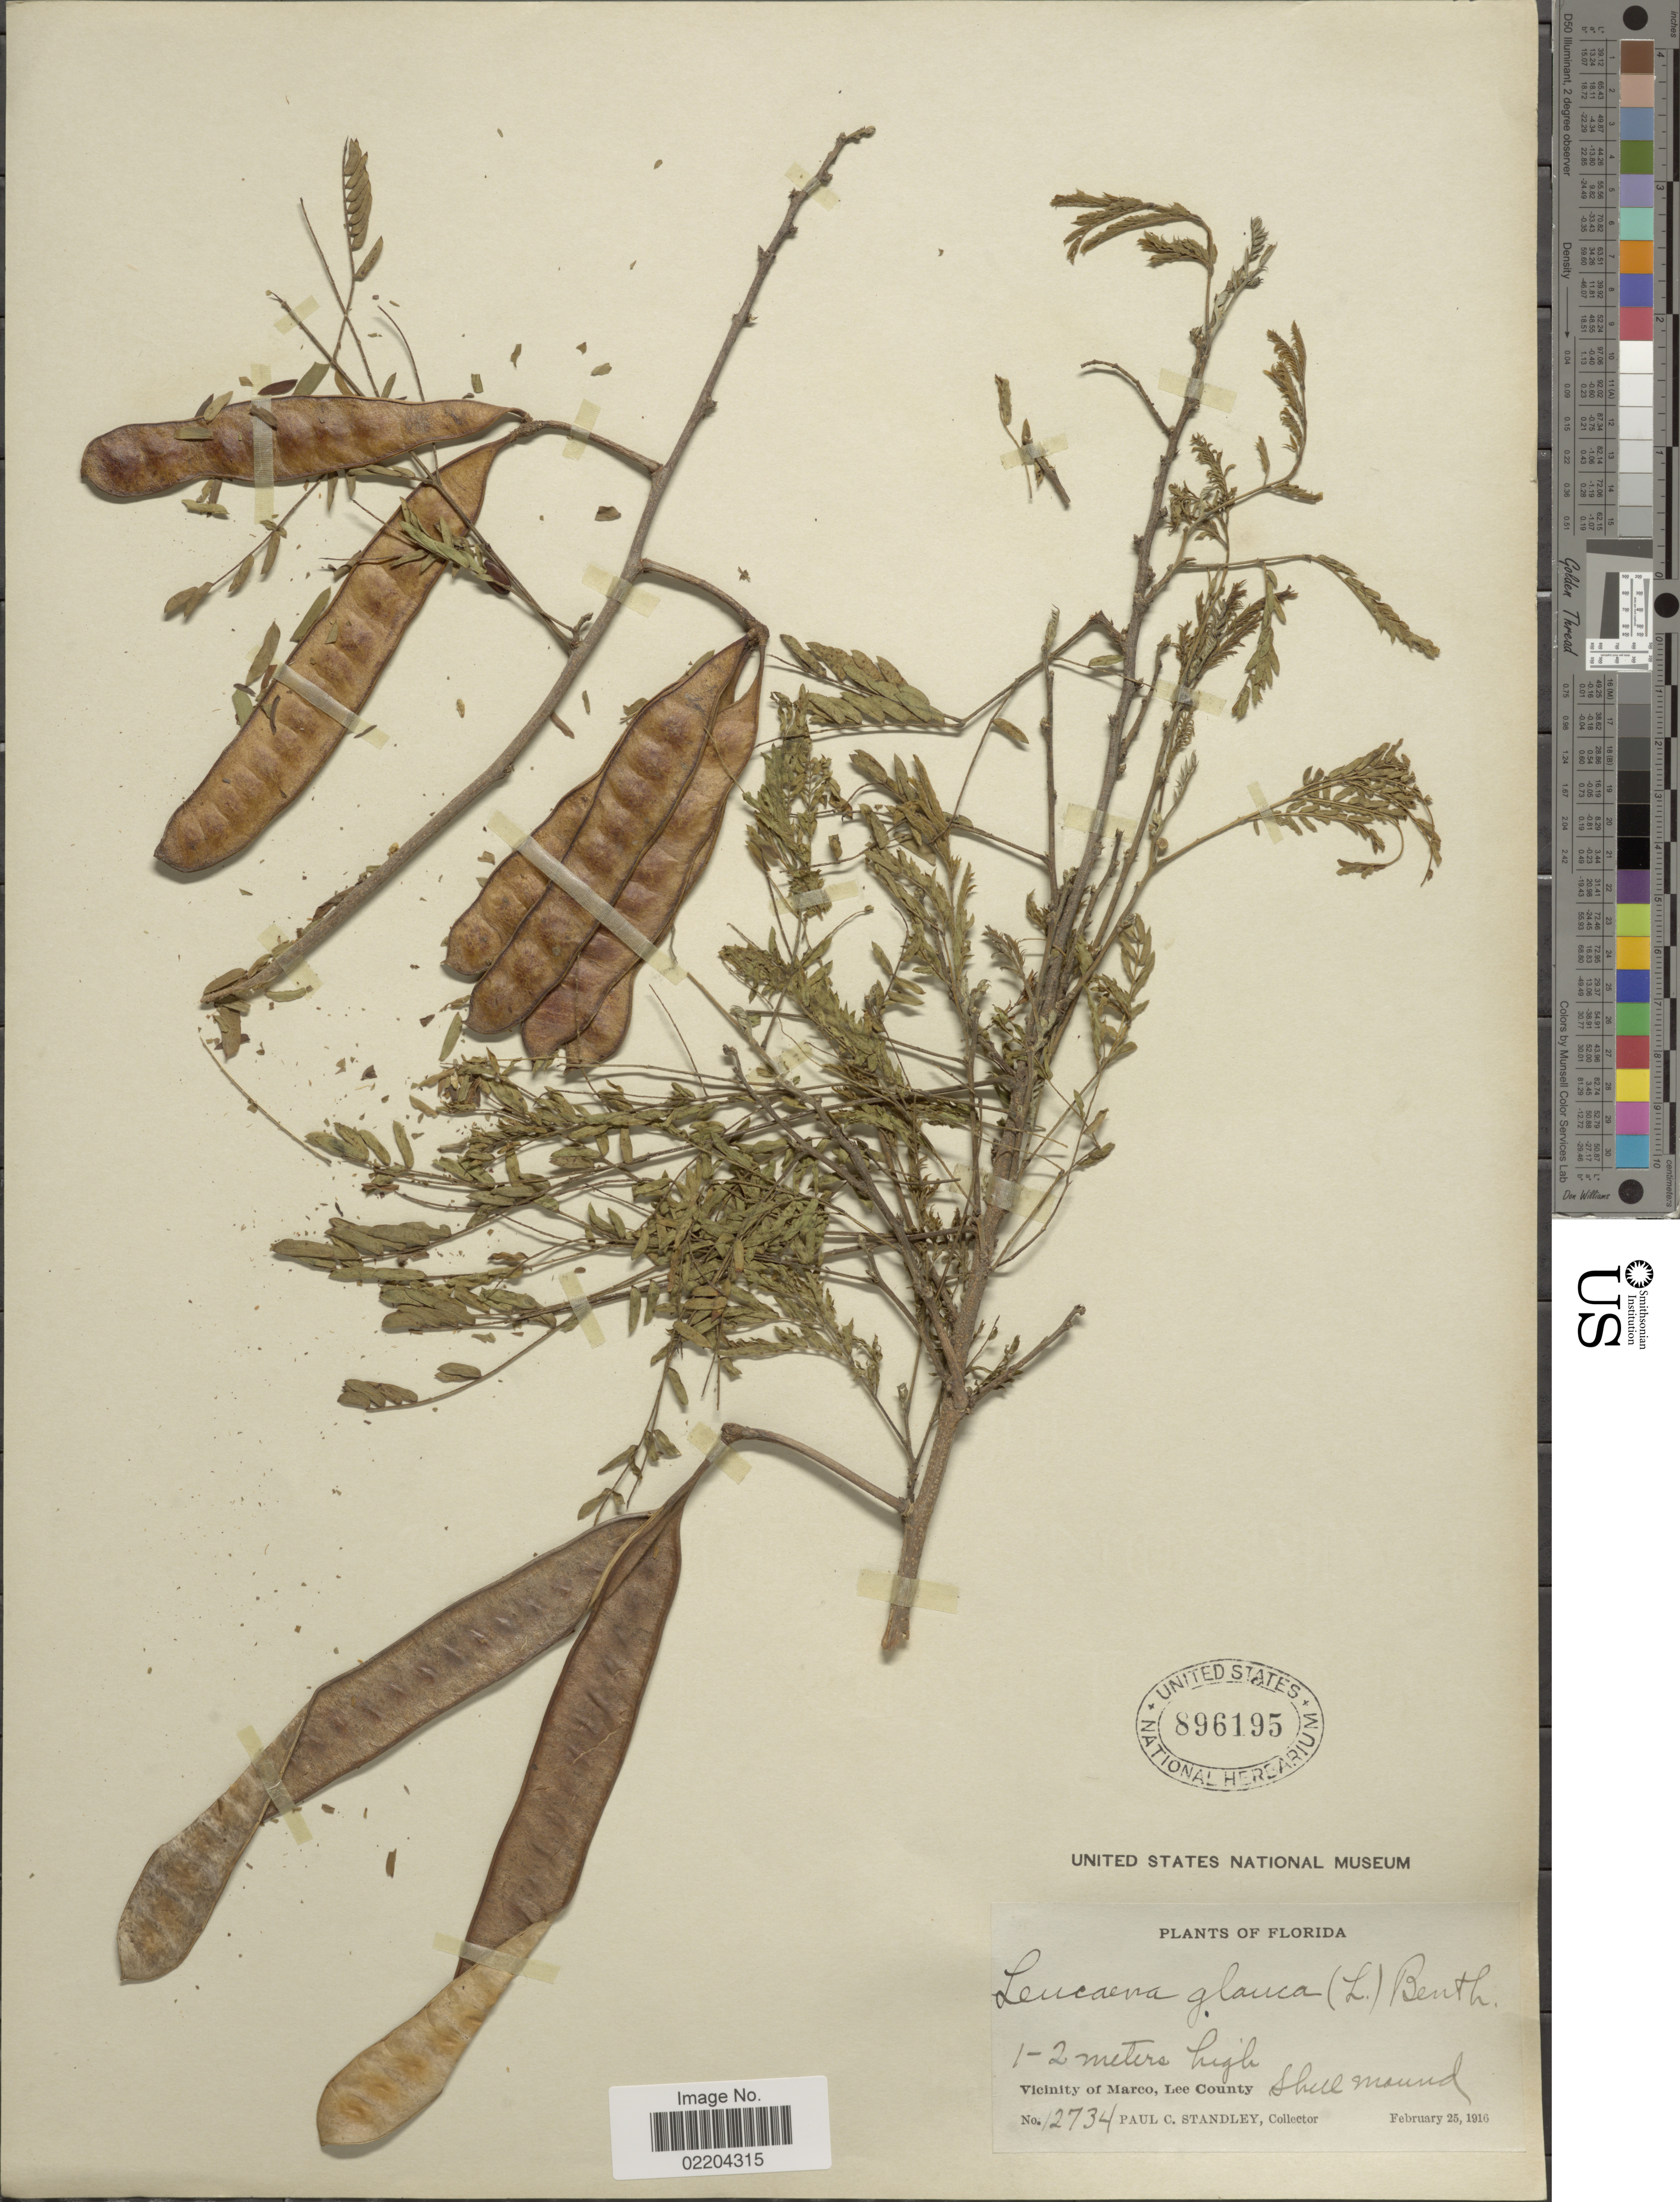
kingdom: Plantae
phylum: Tracheophyta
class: Magnoliopsida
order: Fabales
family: Fabaceae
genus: Leucaena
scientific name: Leucaena glauca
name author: (L.) Benth.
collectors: P. C. Standley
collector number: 12734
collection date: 1916-02-25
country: United States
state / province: Florida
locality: Vicinity of Marco, Lee County.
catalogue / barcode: US 896195